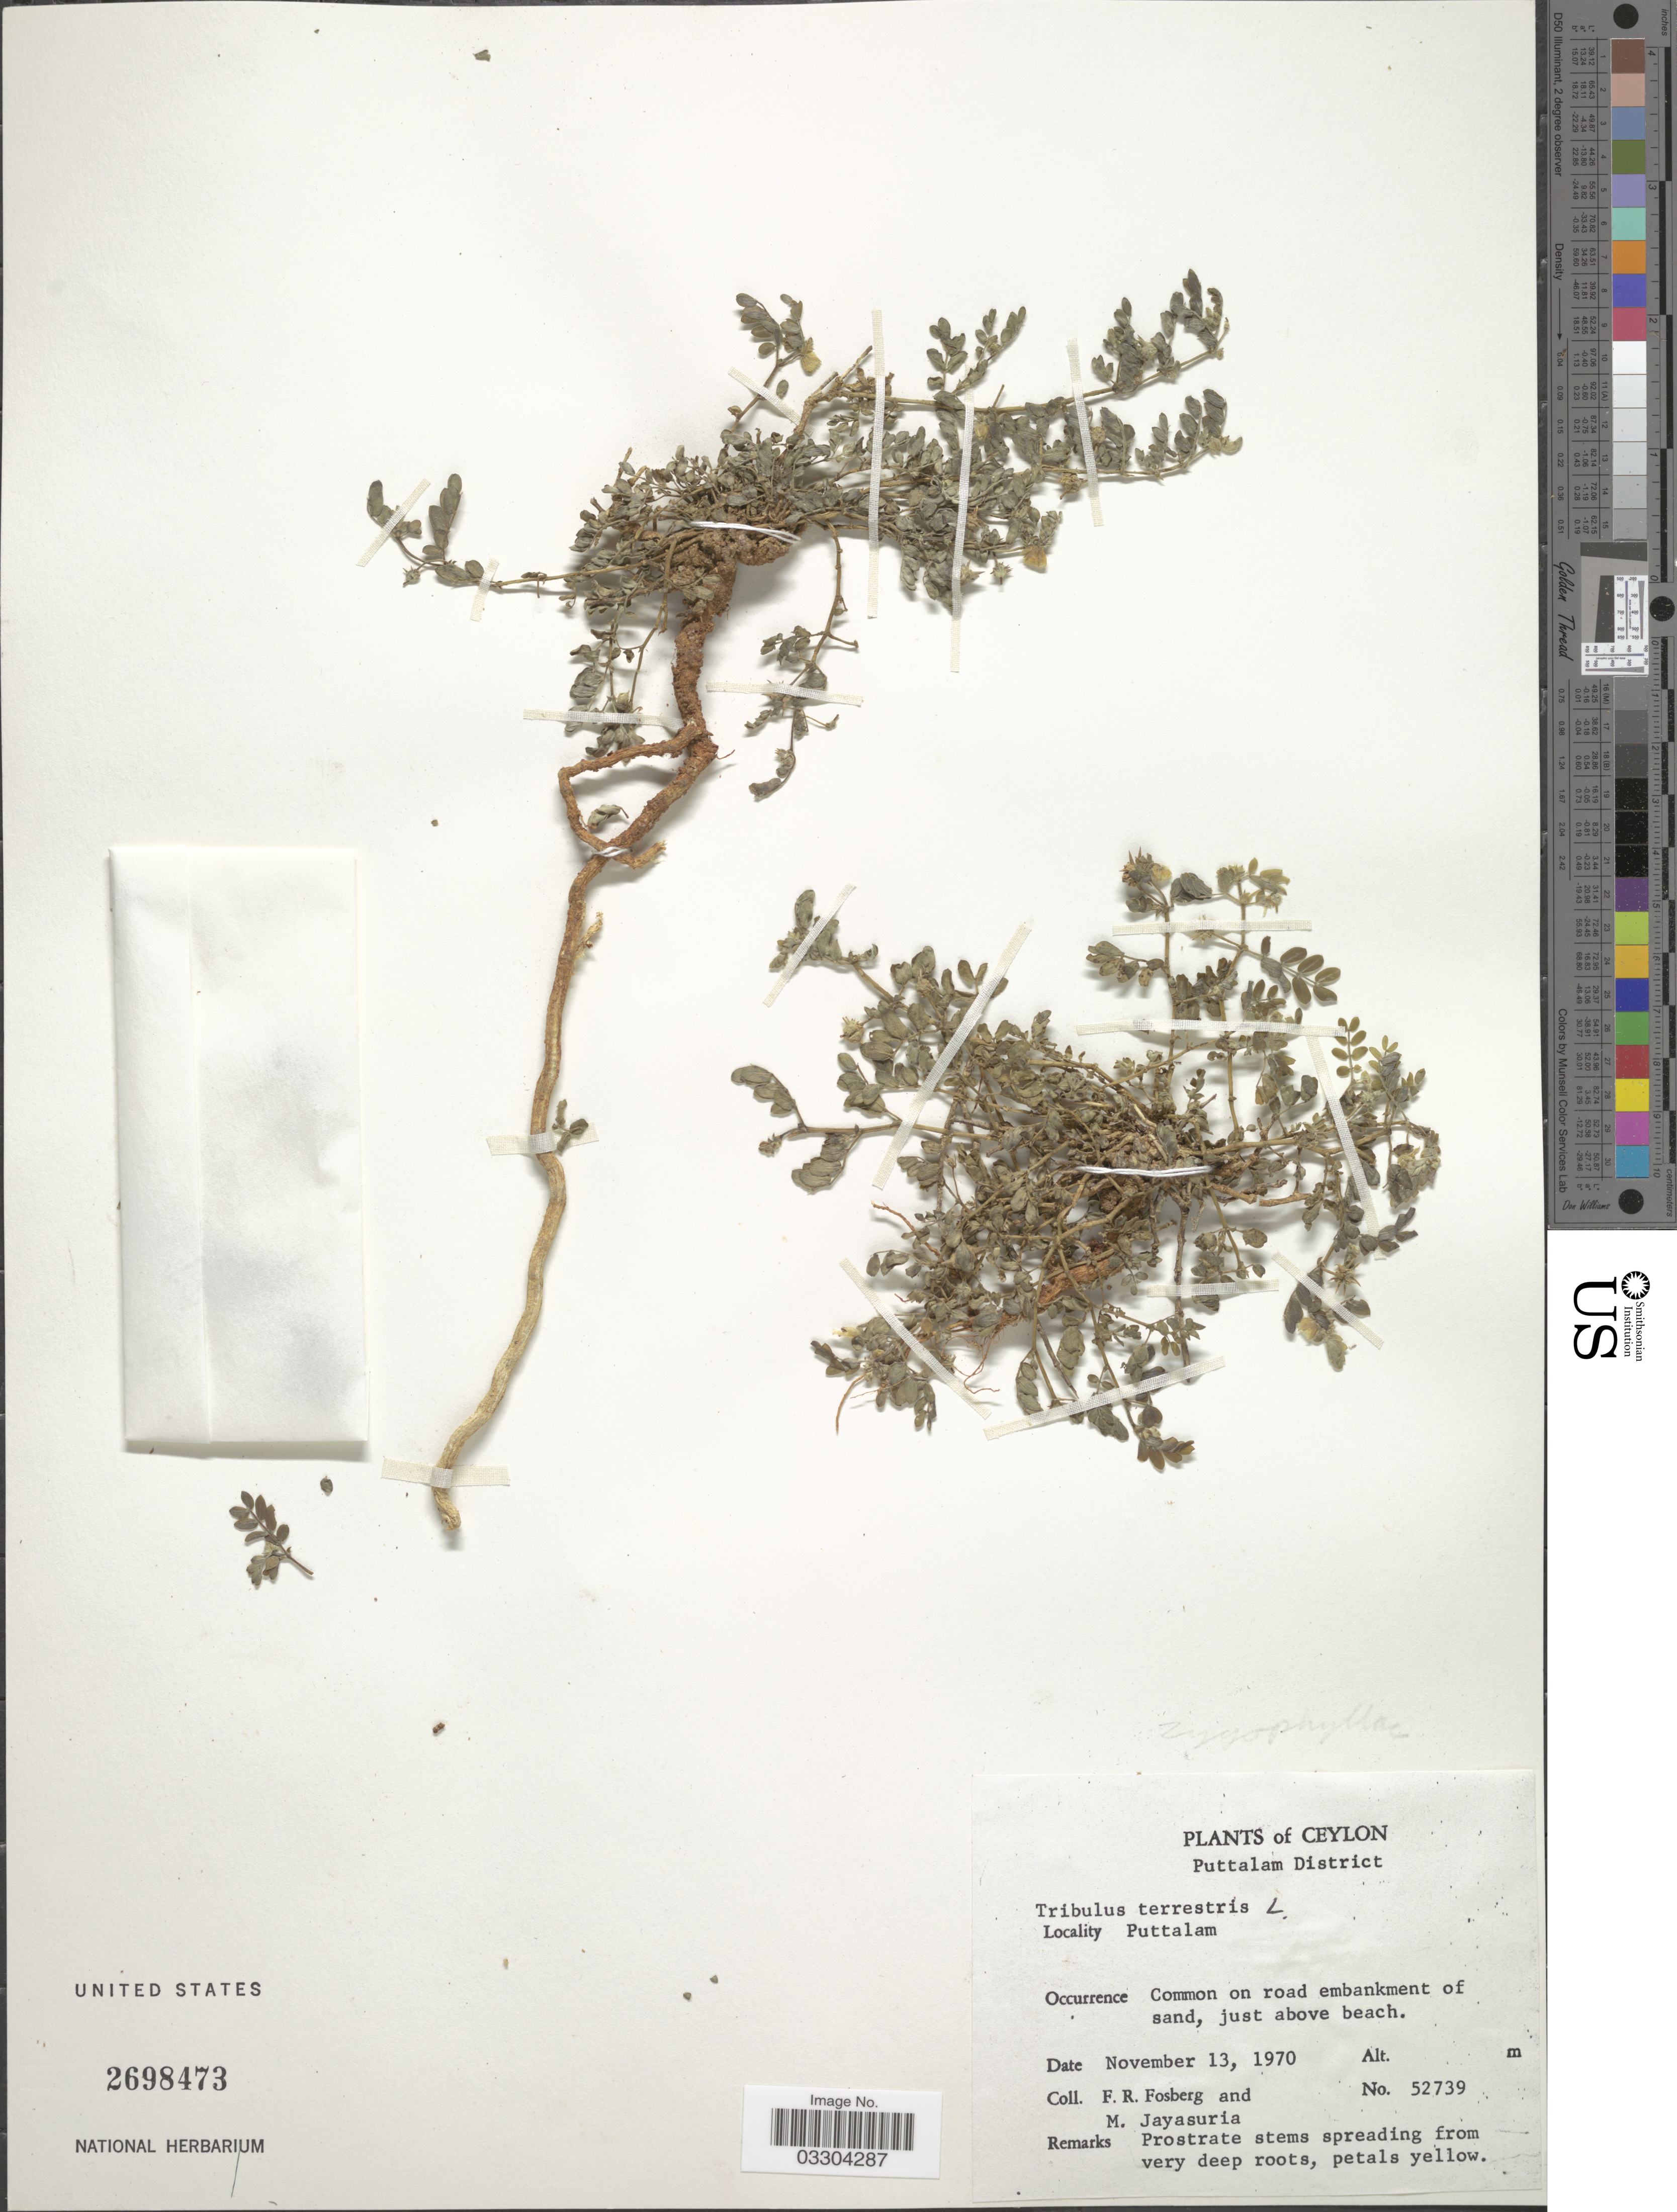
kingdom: Plantae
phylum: Tracheophyta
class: Magnoliopsida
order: Zygophyllales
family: Zygophyllaceae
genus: Tribulus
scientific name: Tribulus terrestris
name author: L.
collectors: F. R. Fosberg & M. Jayasuriya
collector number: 52739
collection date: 1970-11-13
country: Sri Lanka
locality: Ceylon. Puttalam District. Puttalam.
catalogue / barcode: US 2698473